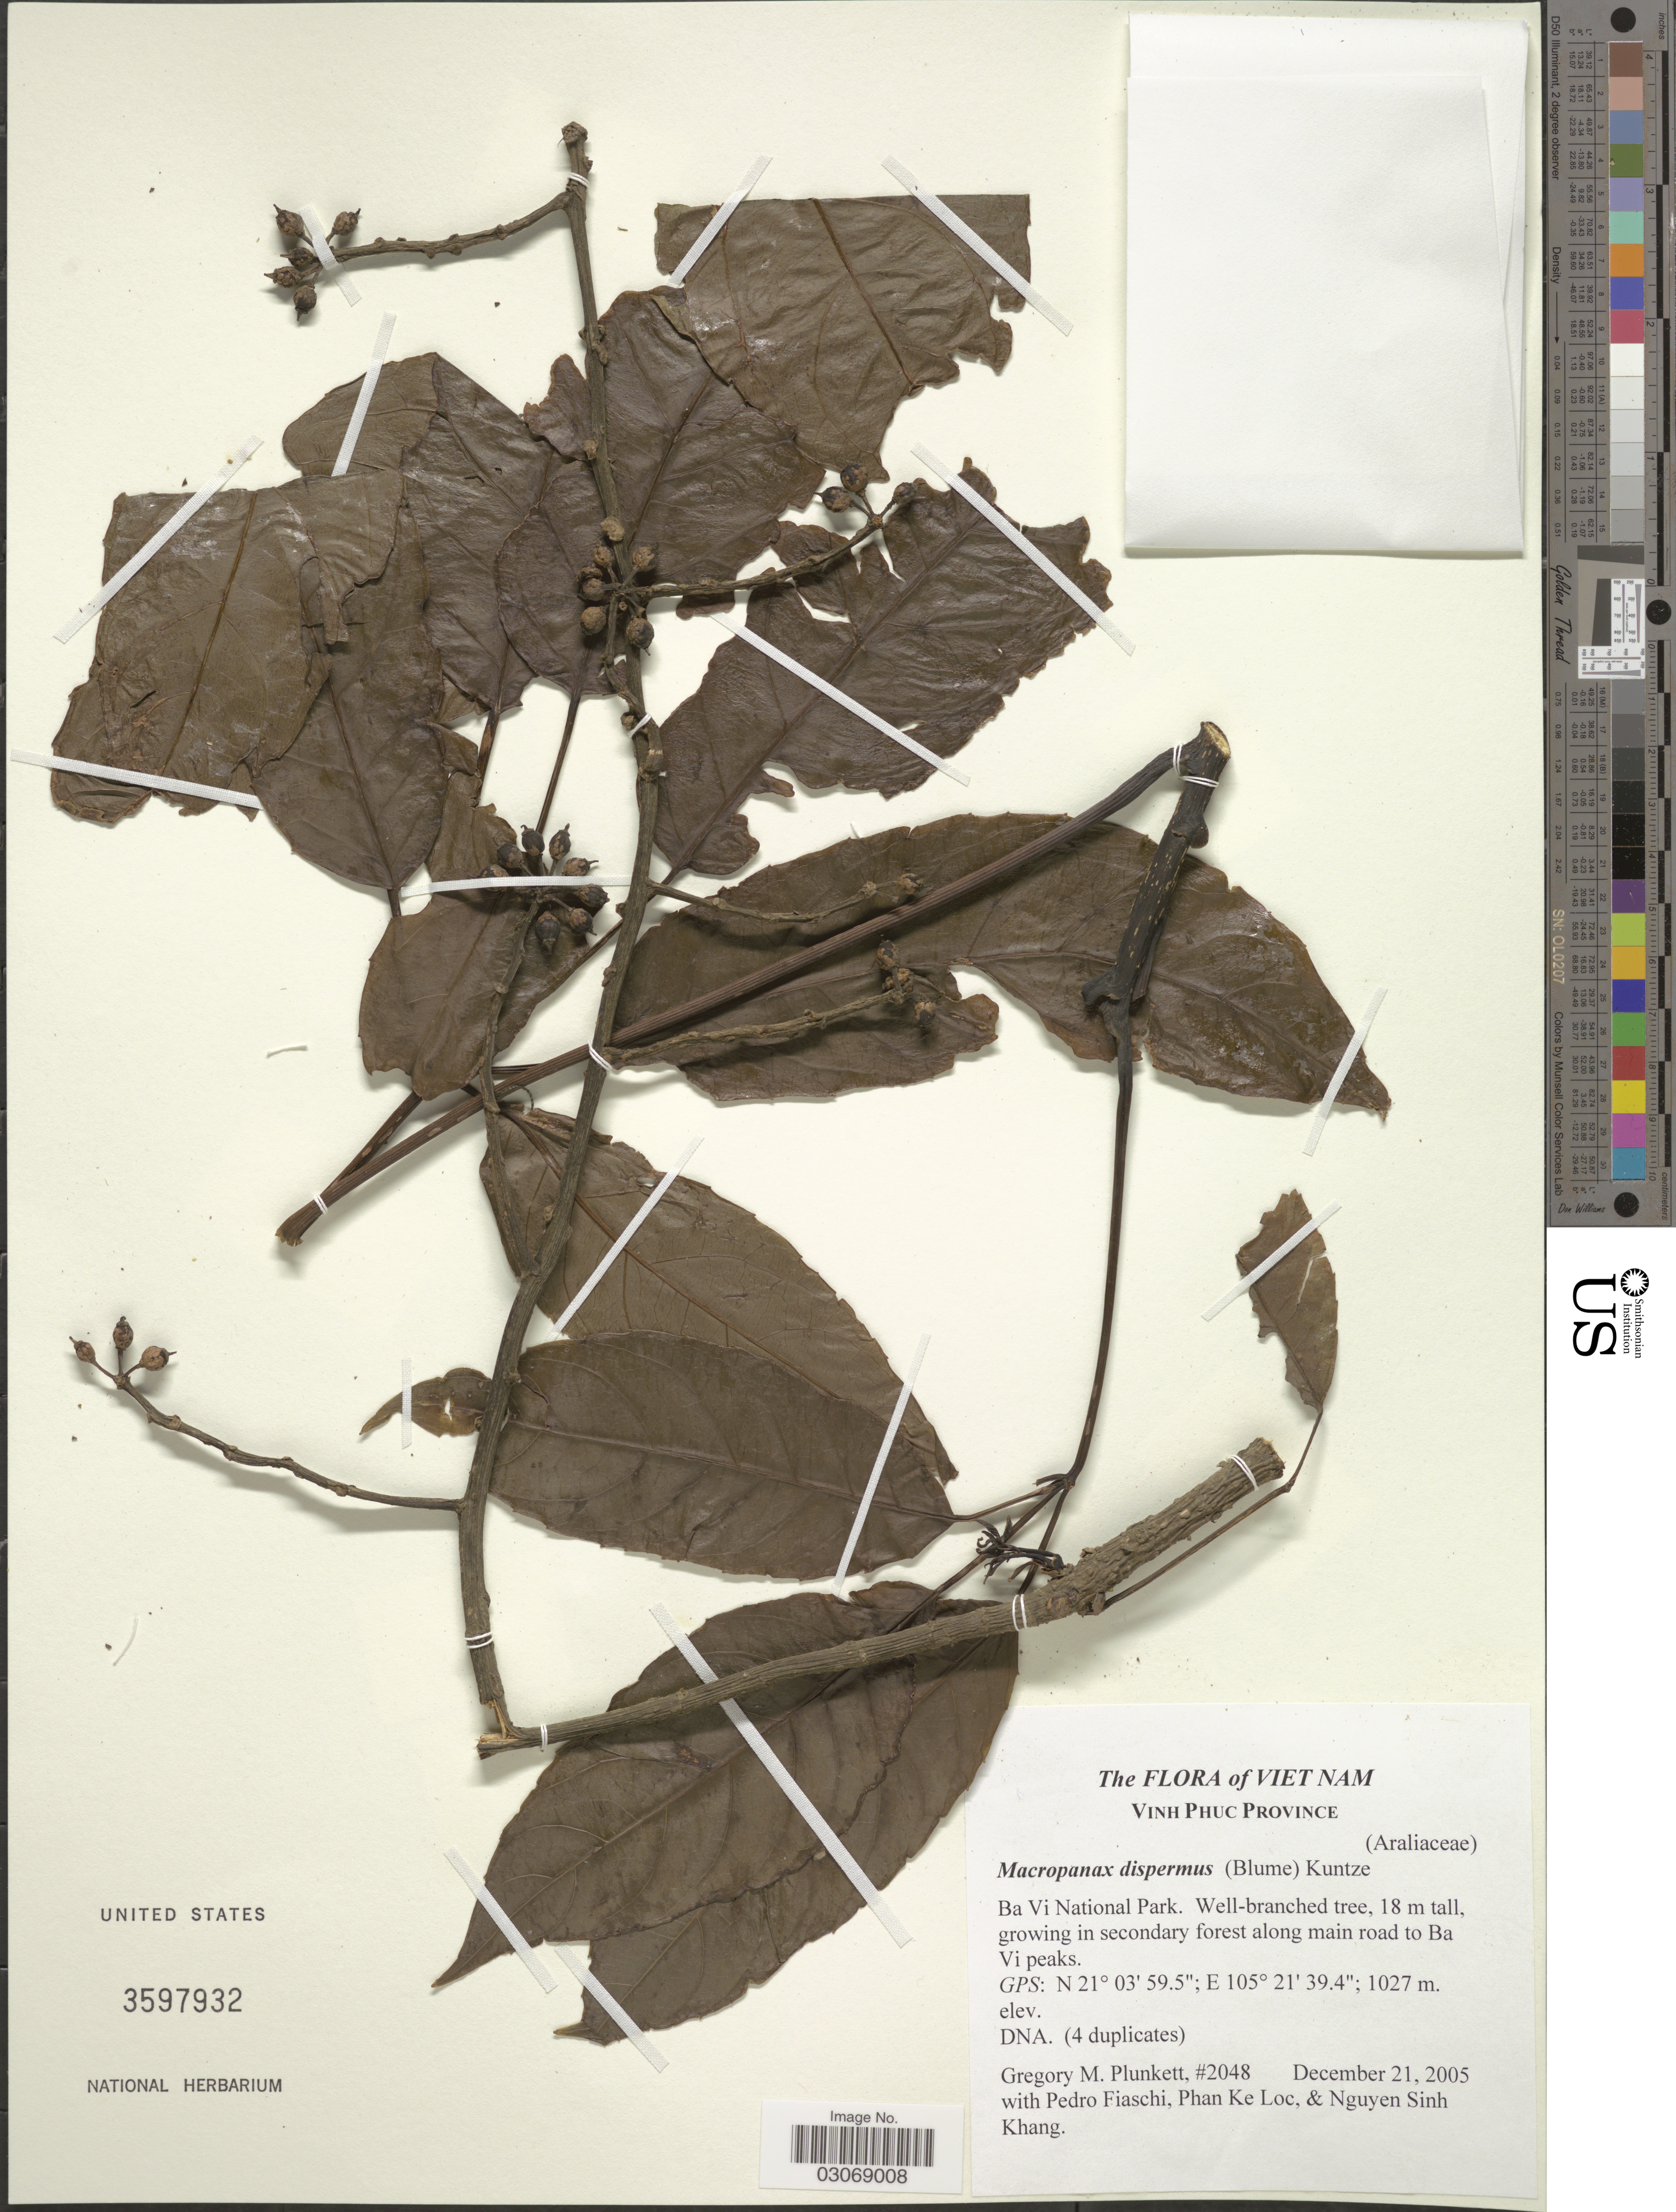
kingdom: Plantae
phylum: Tracheophyta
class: Magnoliopsida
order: Apiales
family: Araliaceae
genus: Macropanax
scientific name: Macropanax dispermus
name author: (Blume) Kuntze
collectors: G. M. Plunkett, P. Fiaschi, Phan Kê Lôc & N. Khang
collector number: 2048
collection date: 2005-12-21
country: Vietnam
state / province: Vinh Phuc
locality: Vinh Phuc Province. Ba Vi National Park. Along main road to Ba Vi peaks.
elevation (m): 1027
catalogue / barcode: US 3597932